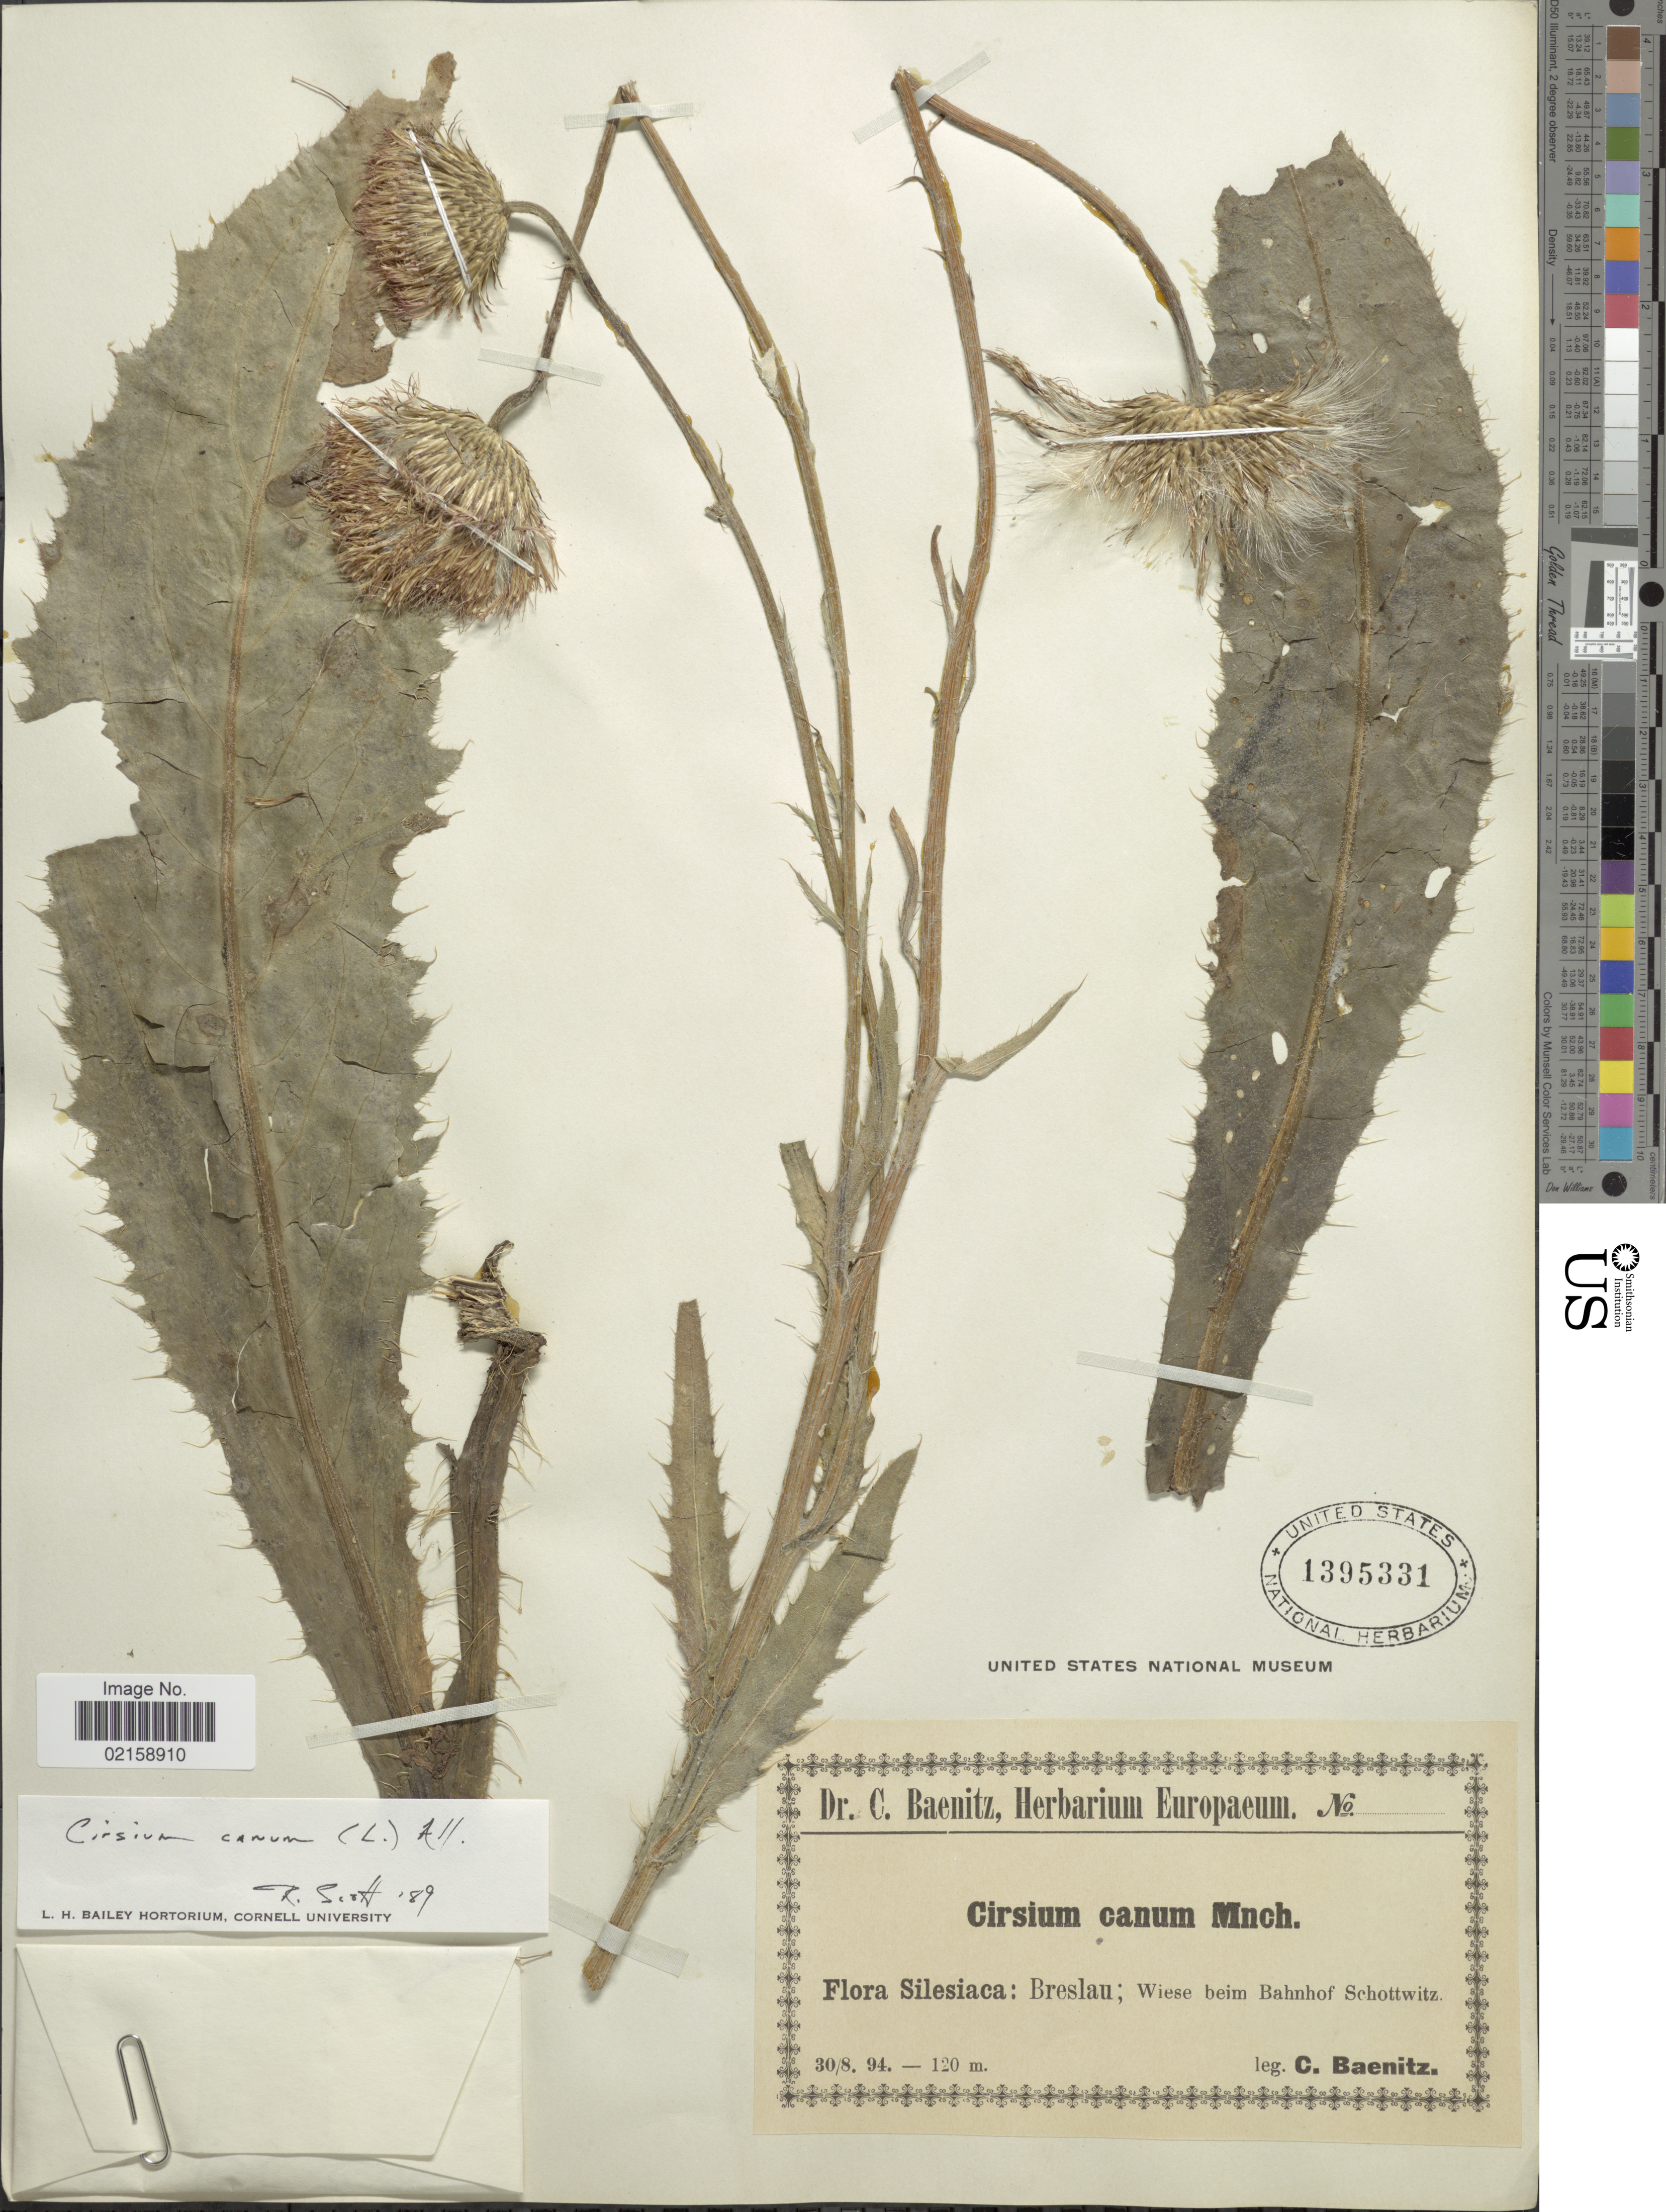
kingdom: Plantae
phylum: Tracheophyta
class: Magnoliopsida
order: Asterales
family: Asteraceae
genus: Cirsium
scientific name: Cirsium canum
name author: M. Bieb.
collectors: C. G. Baenitz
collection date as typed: Transcribed d/m/y: 30/8/94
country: Germany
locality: Silesiaca: Breslau; Wiese beim Bahnhof Schottwitz.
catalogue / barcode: US 1395331